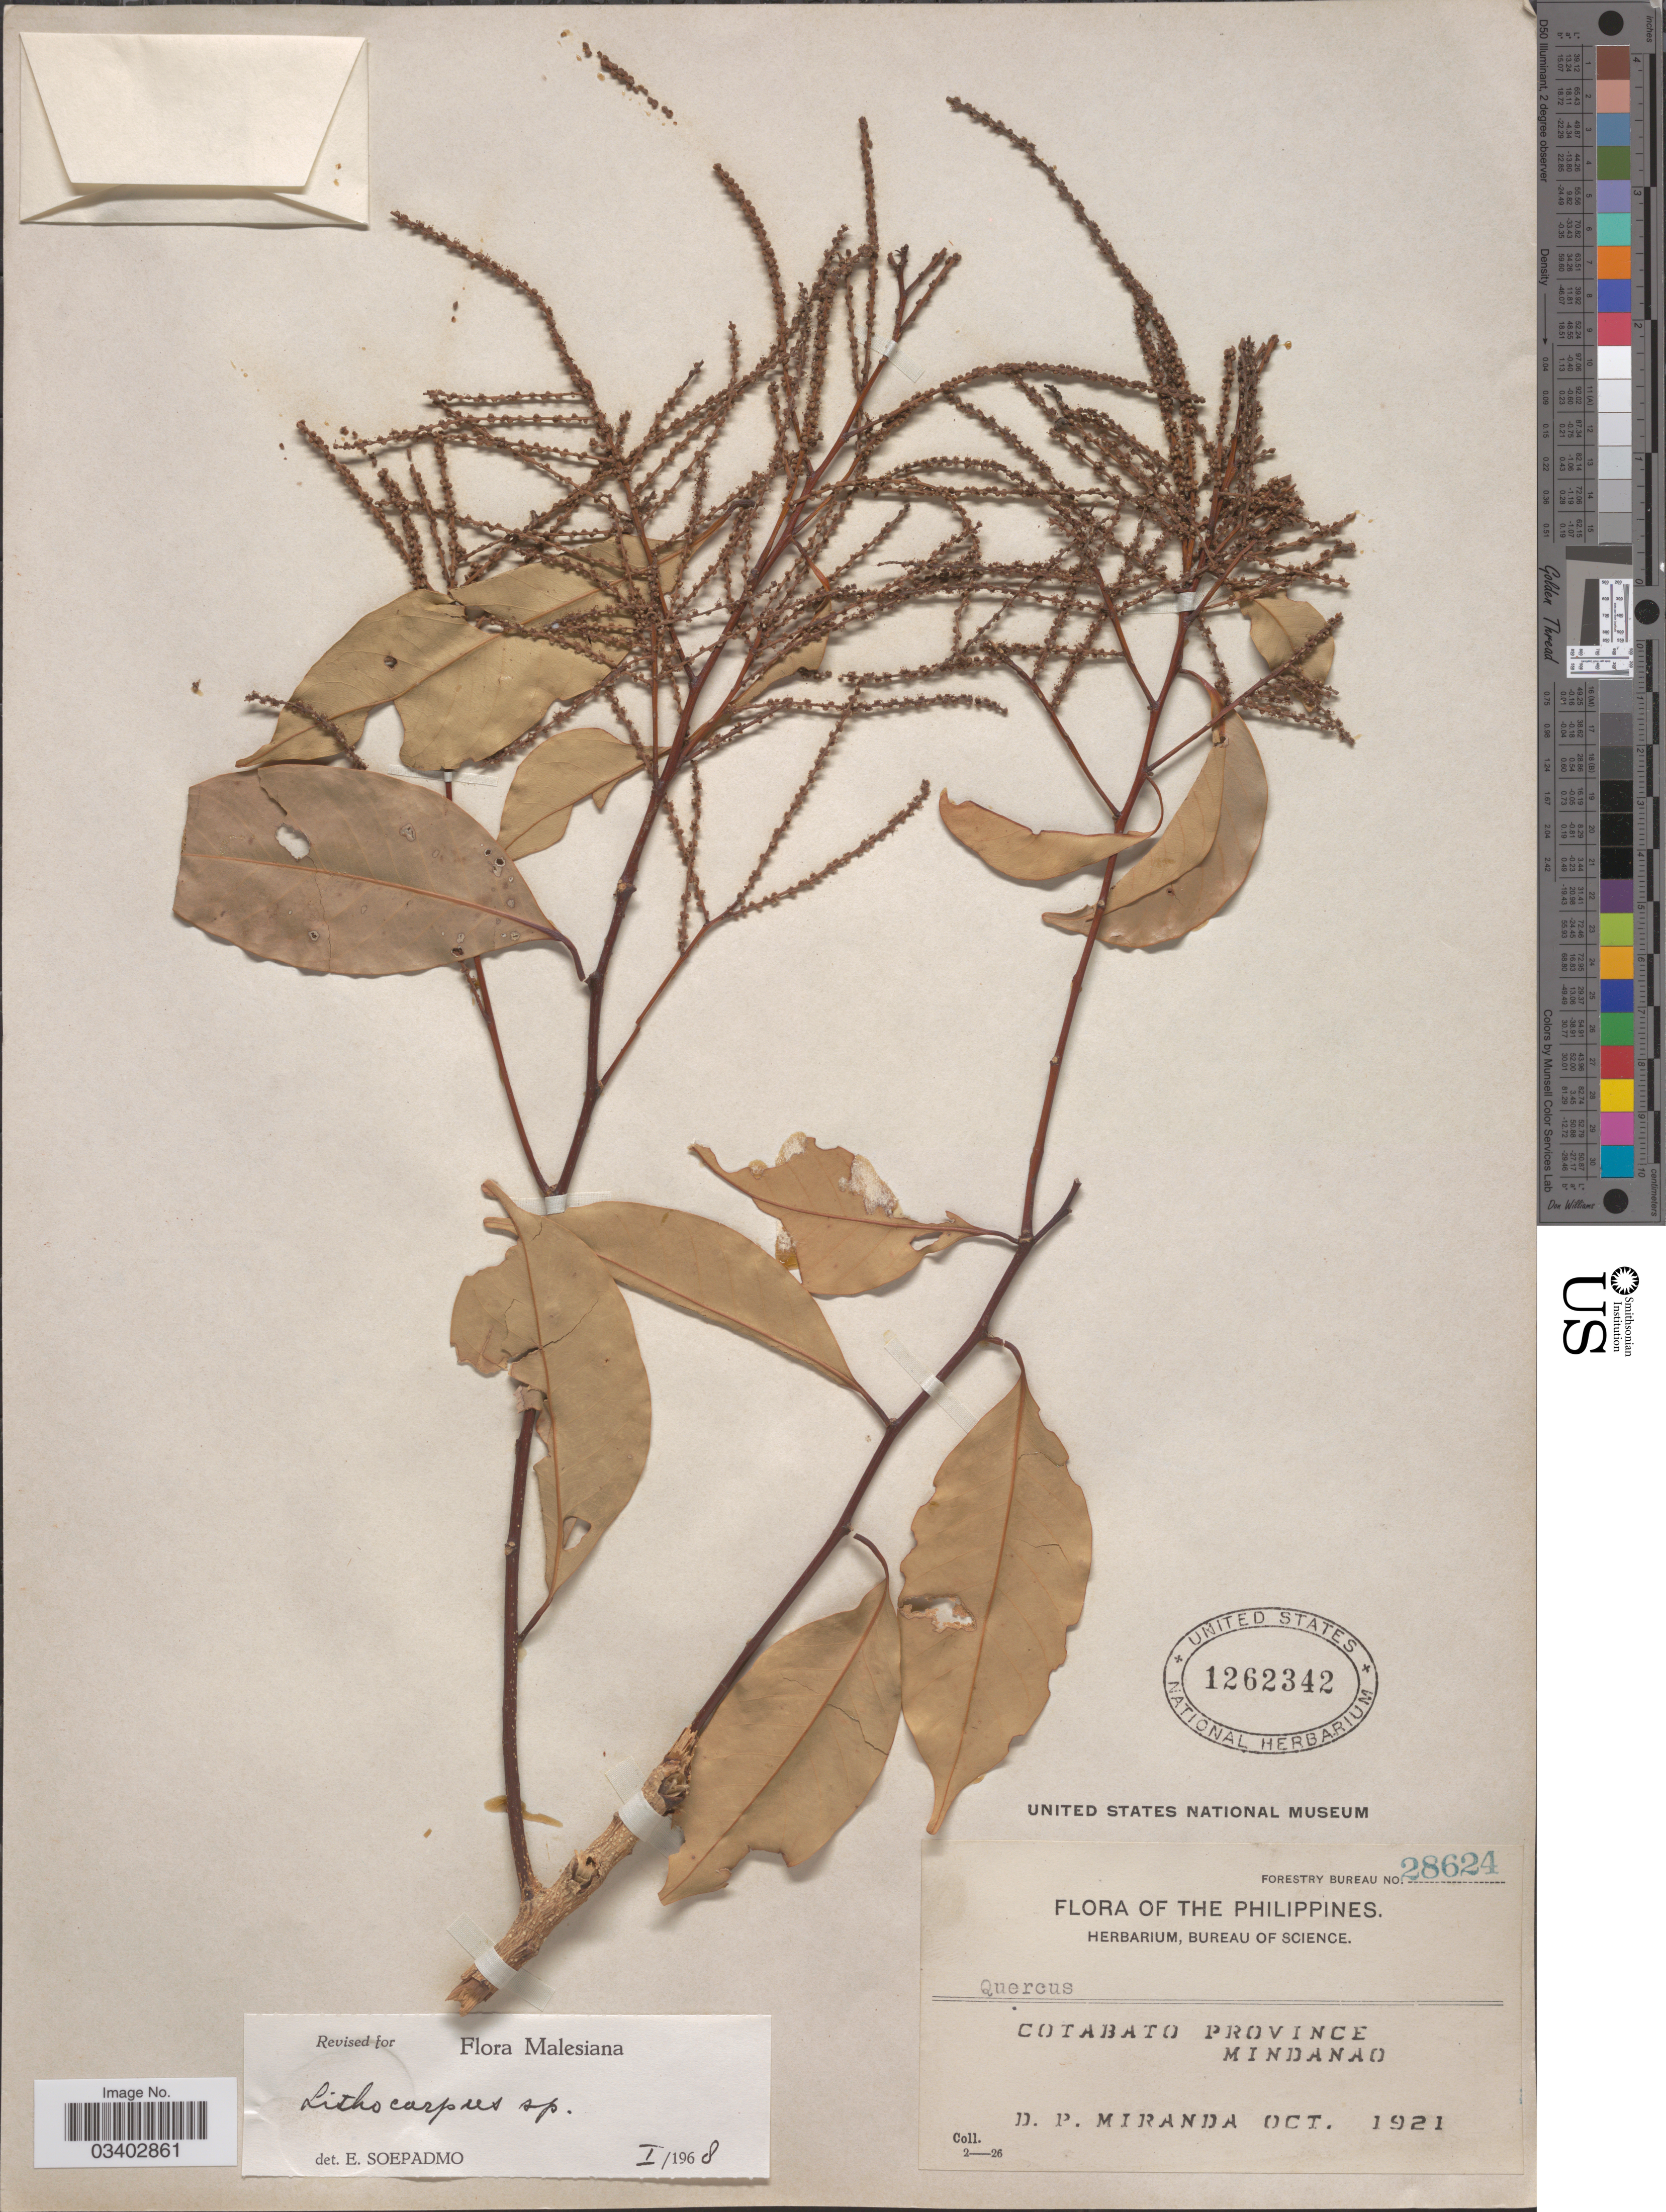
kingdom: Plantae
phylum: Tracheophyta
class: Magnoliopsida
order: Fagales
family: Fagaceae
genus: Lithocarpus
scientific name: Lithocarpus sp.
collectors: D. P. Miranda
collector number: Forestry Bureau 28624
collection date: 1921-10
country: Philippines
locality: Cotabato Province, Mindanao.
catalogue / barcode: US 1262342